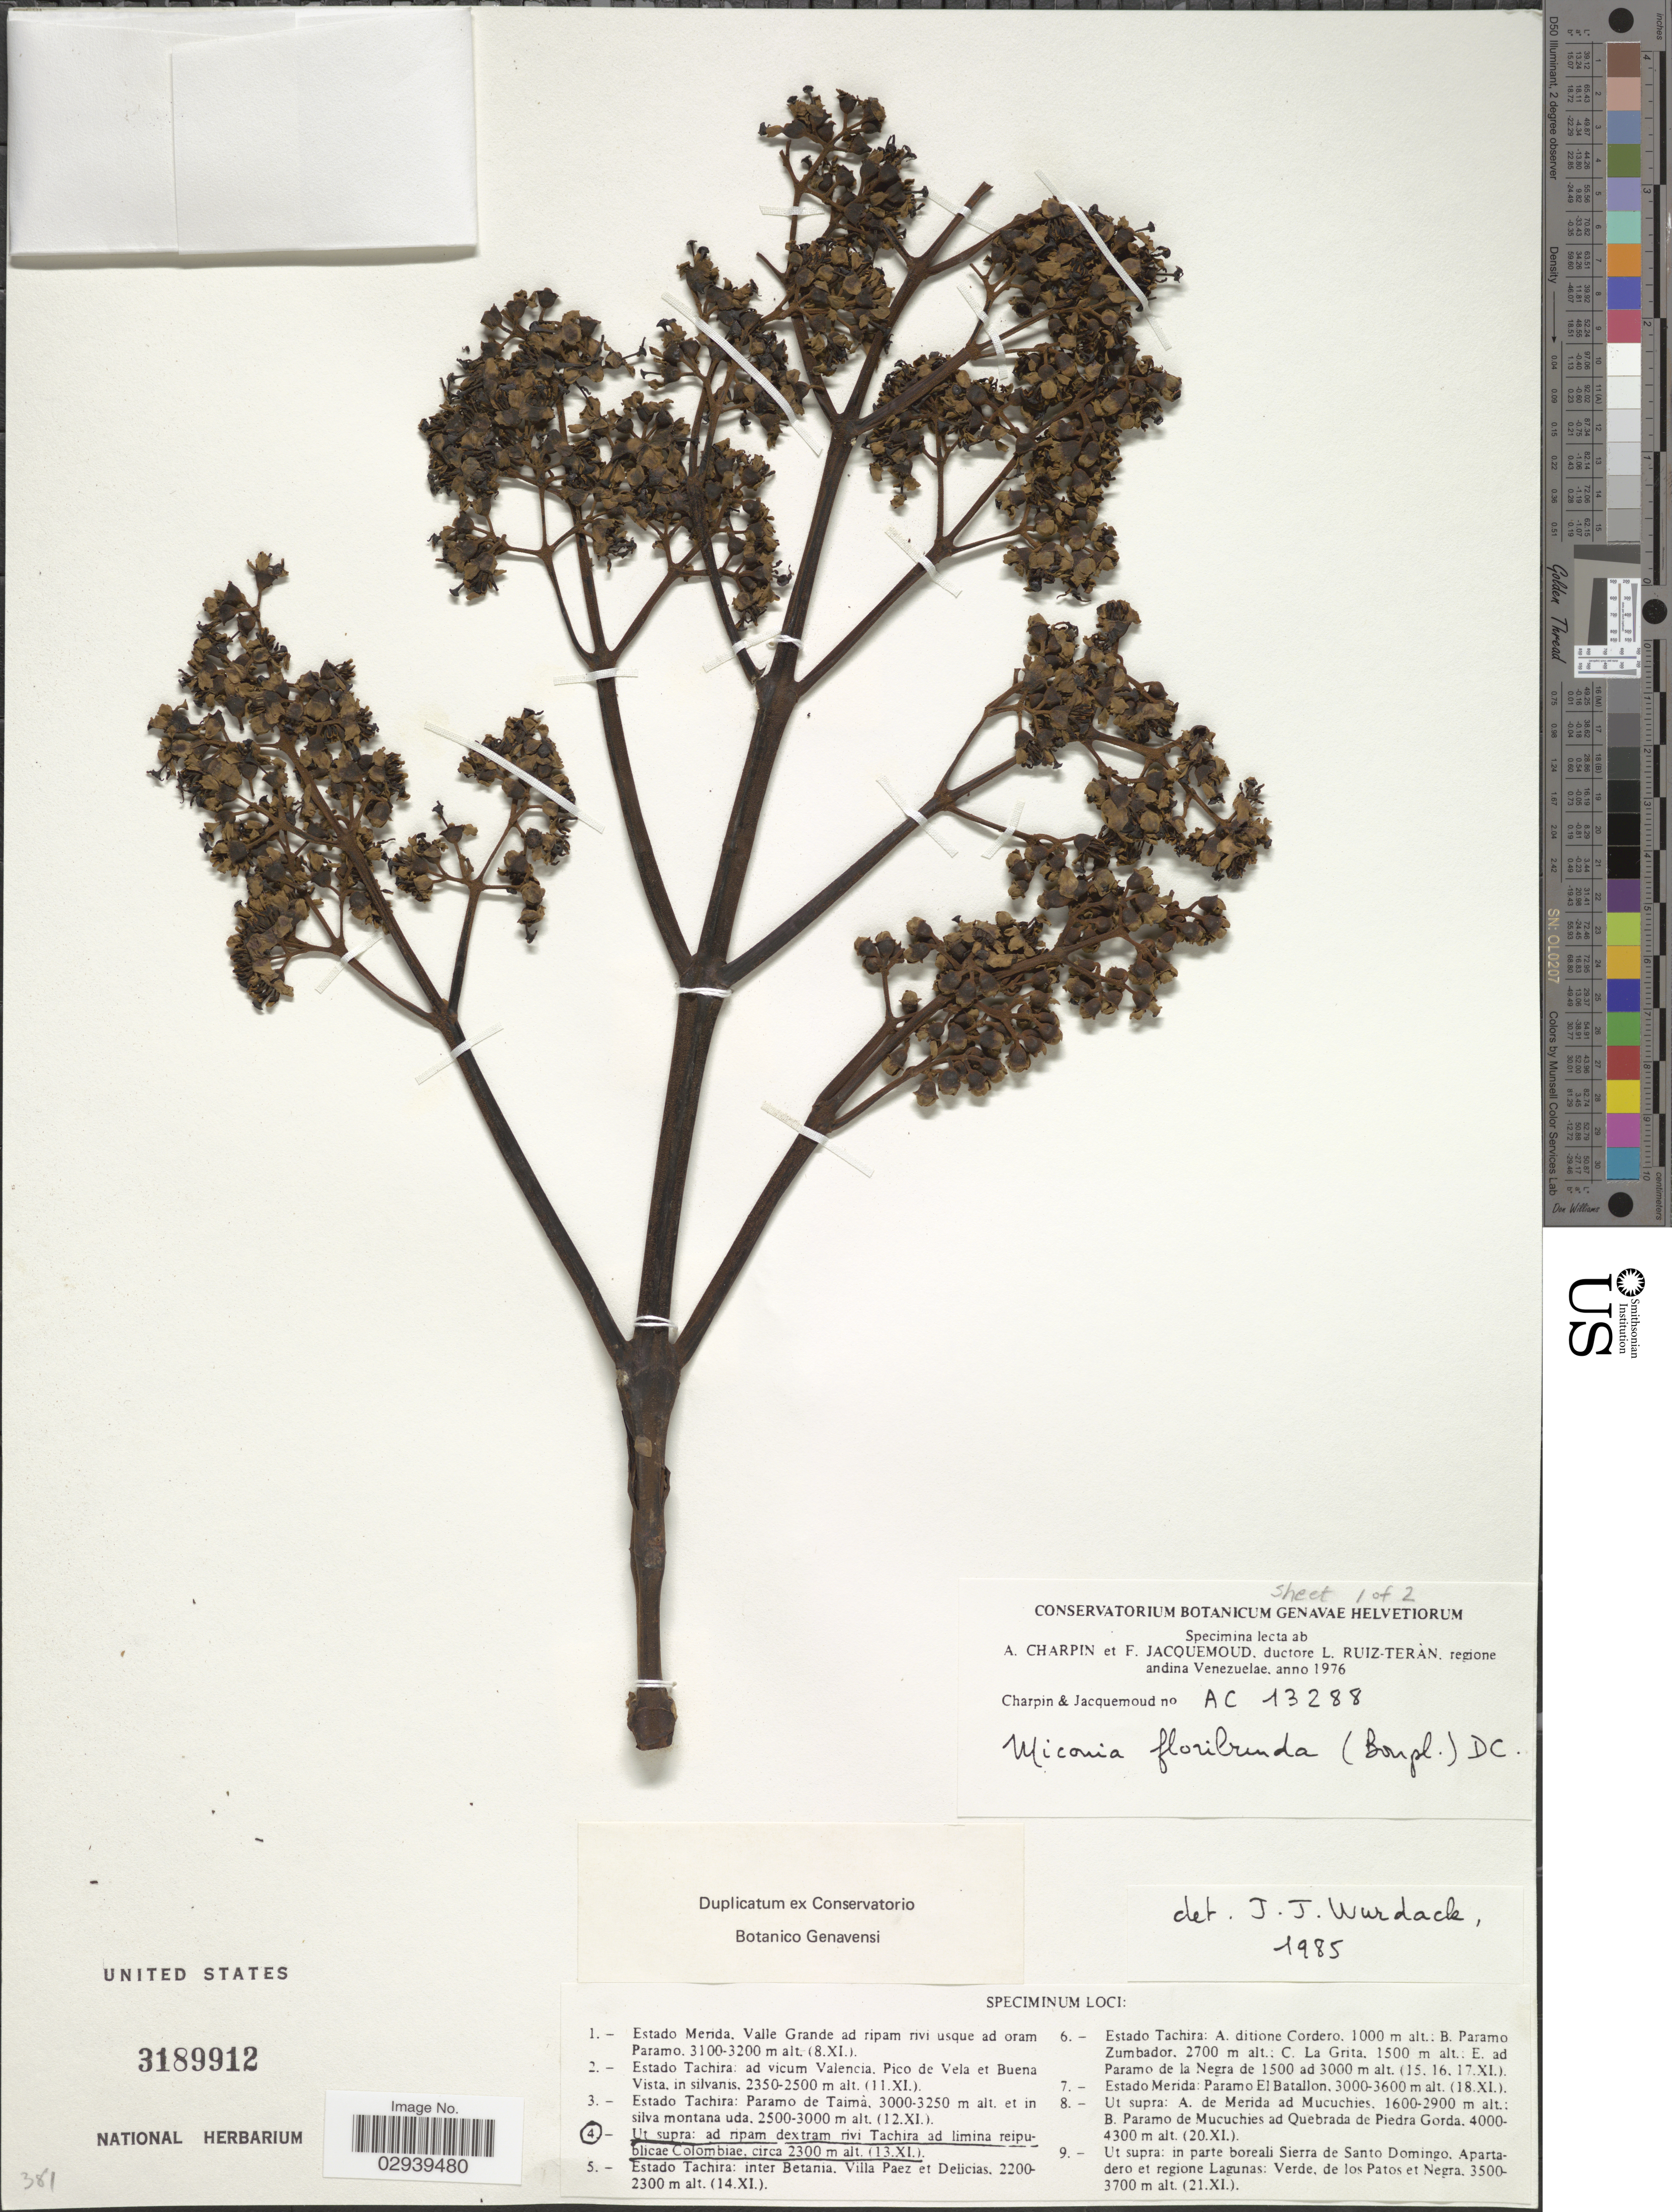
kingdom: Plantae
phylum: Tracheophyta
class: Magnoliopsida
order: Myrtales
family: Melastomataceae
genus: Miconia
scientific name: Miconia floribunda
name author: (Bonpl.) DC.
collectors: A. Charpin & F. Jacquemoud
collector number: AC13288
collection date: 1976-11-13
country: Colombia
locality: Ut supra: ad ripem dextram rivi Tachira ad limina reipublicae Colombiae.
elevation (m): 2300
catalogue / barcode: US 3189912